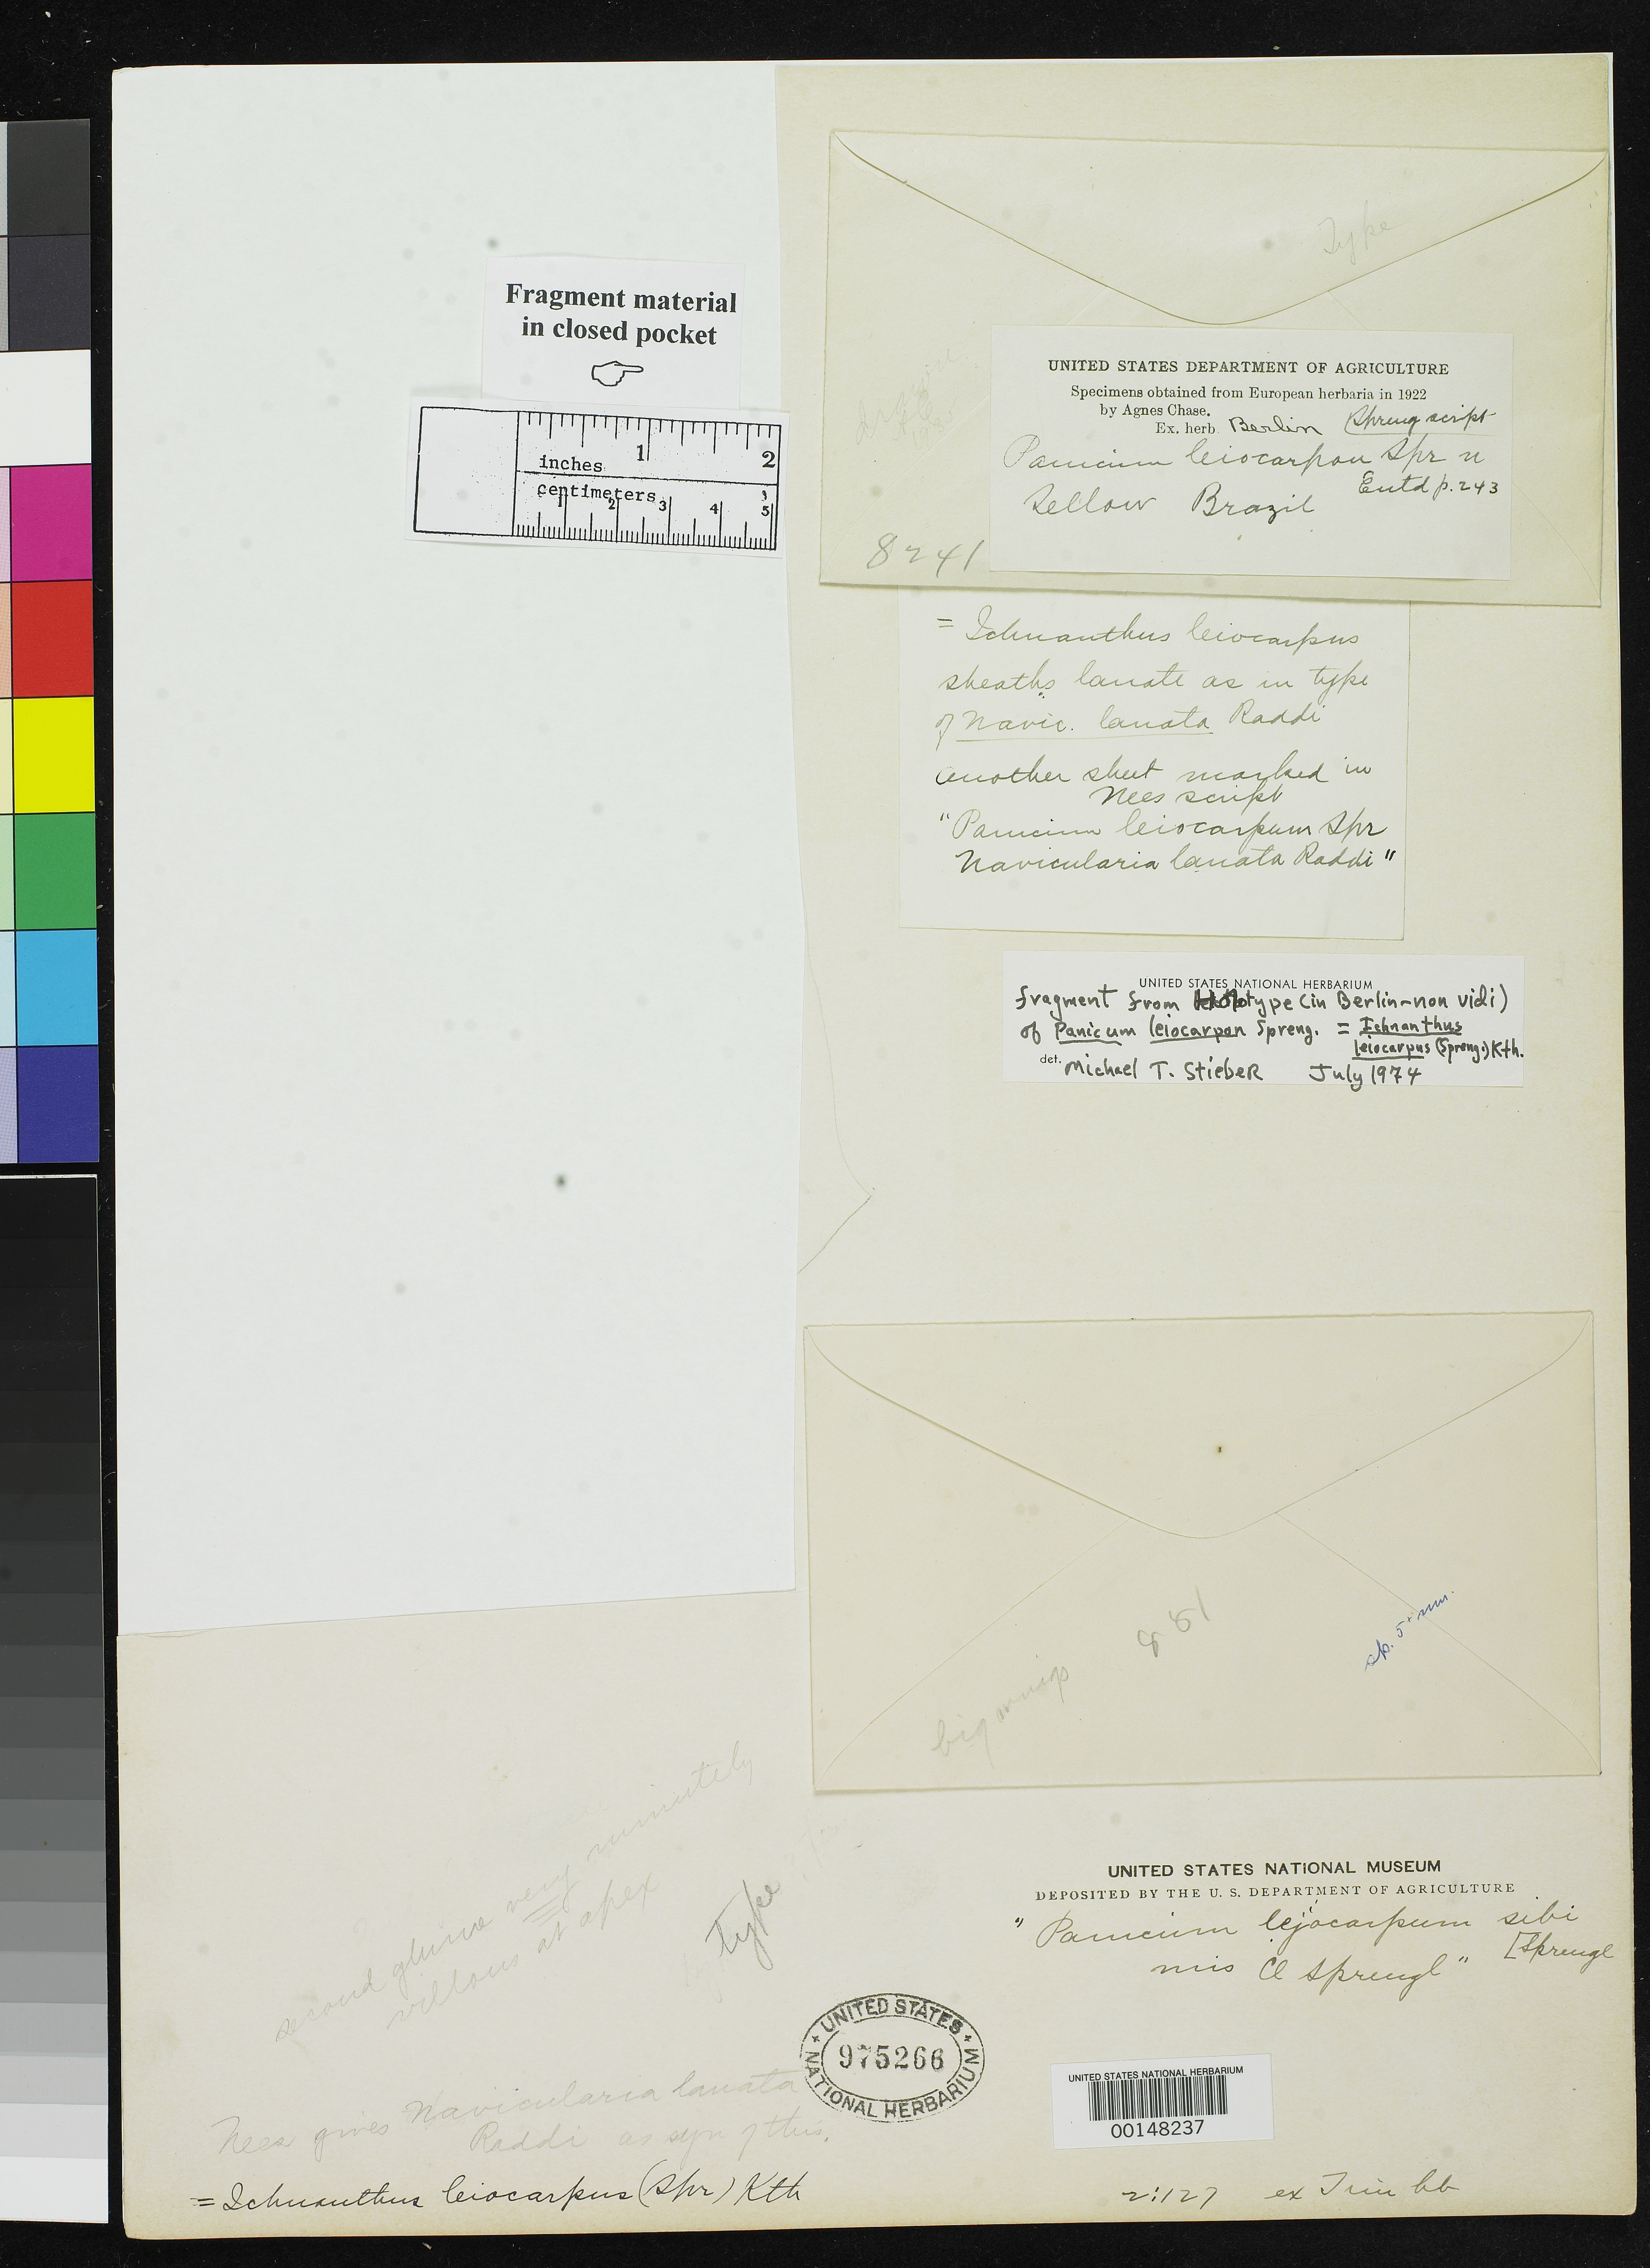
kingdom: Plantae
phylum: Tracheophyta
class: Liliopsida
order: Poales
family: Poaceae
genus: Panicum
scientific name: Panicum leiocarpum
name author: Spreng.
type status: Type Fragment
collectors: F. Sellow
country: Brazil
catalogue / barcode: US 975268